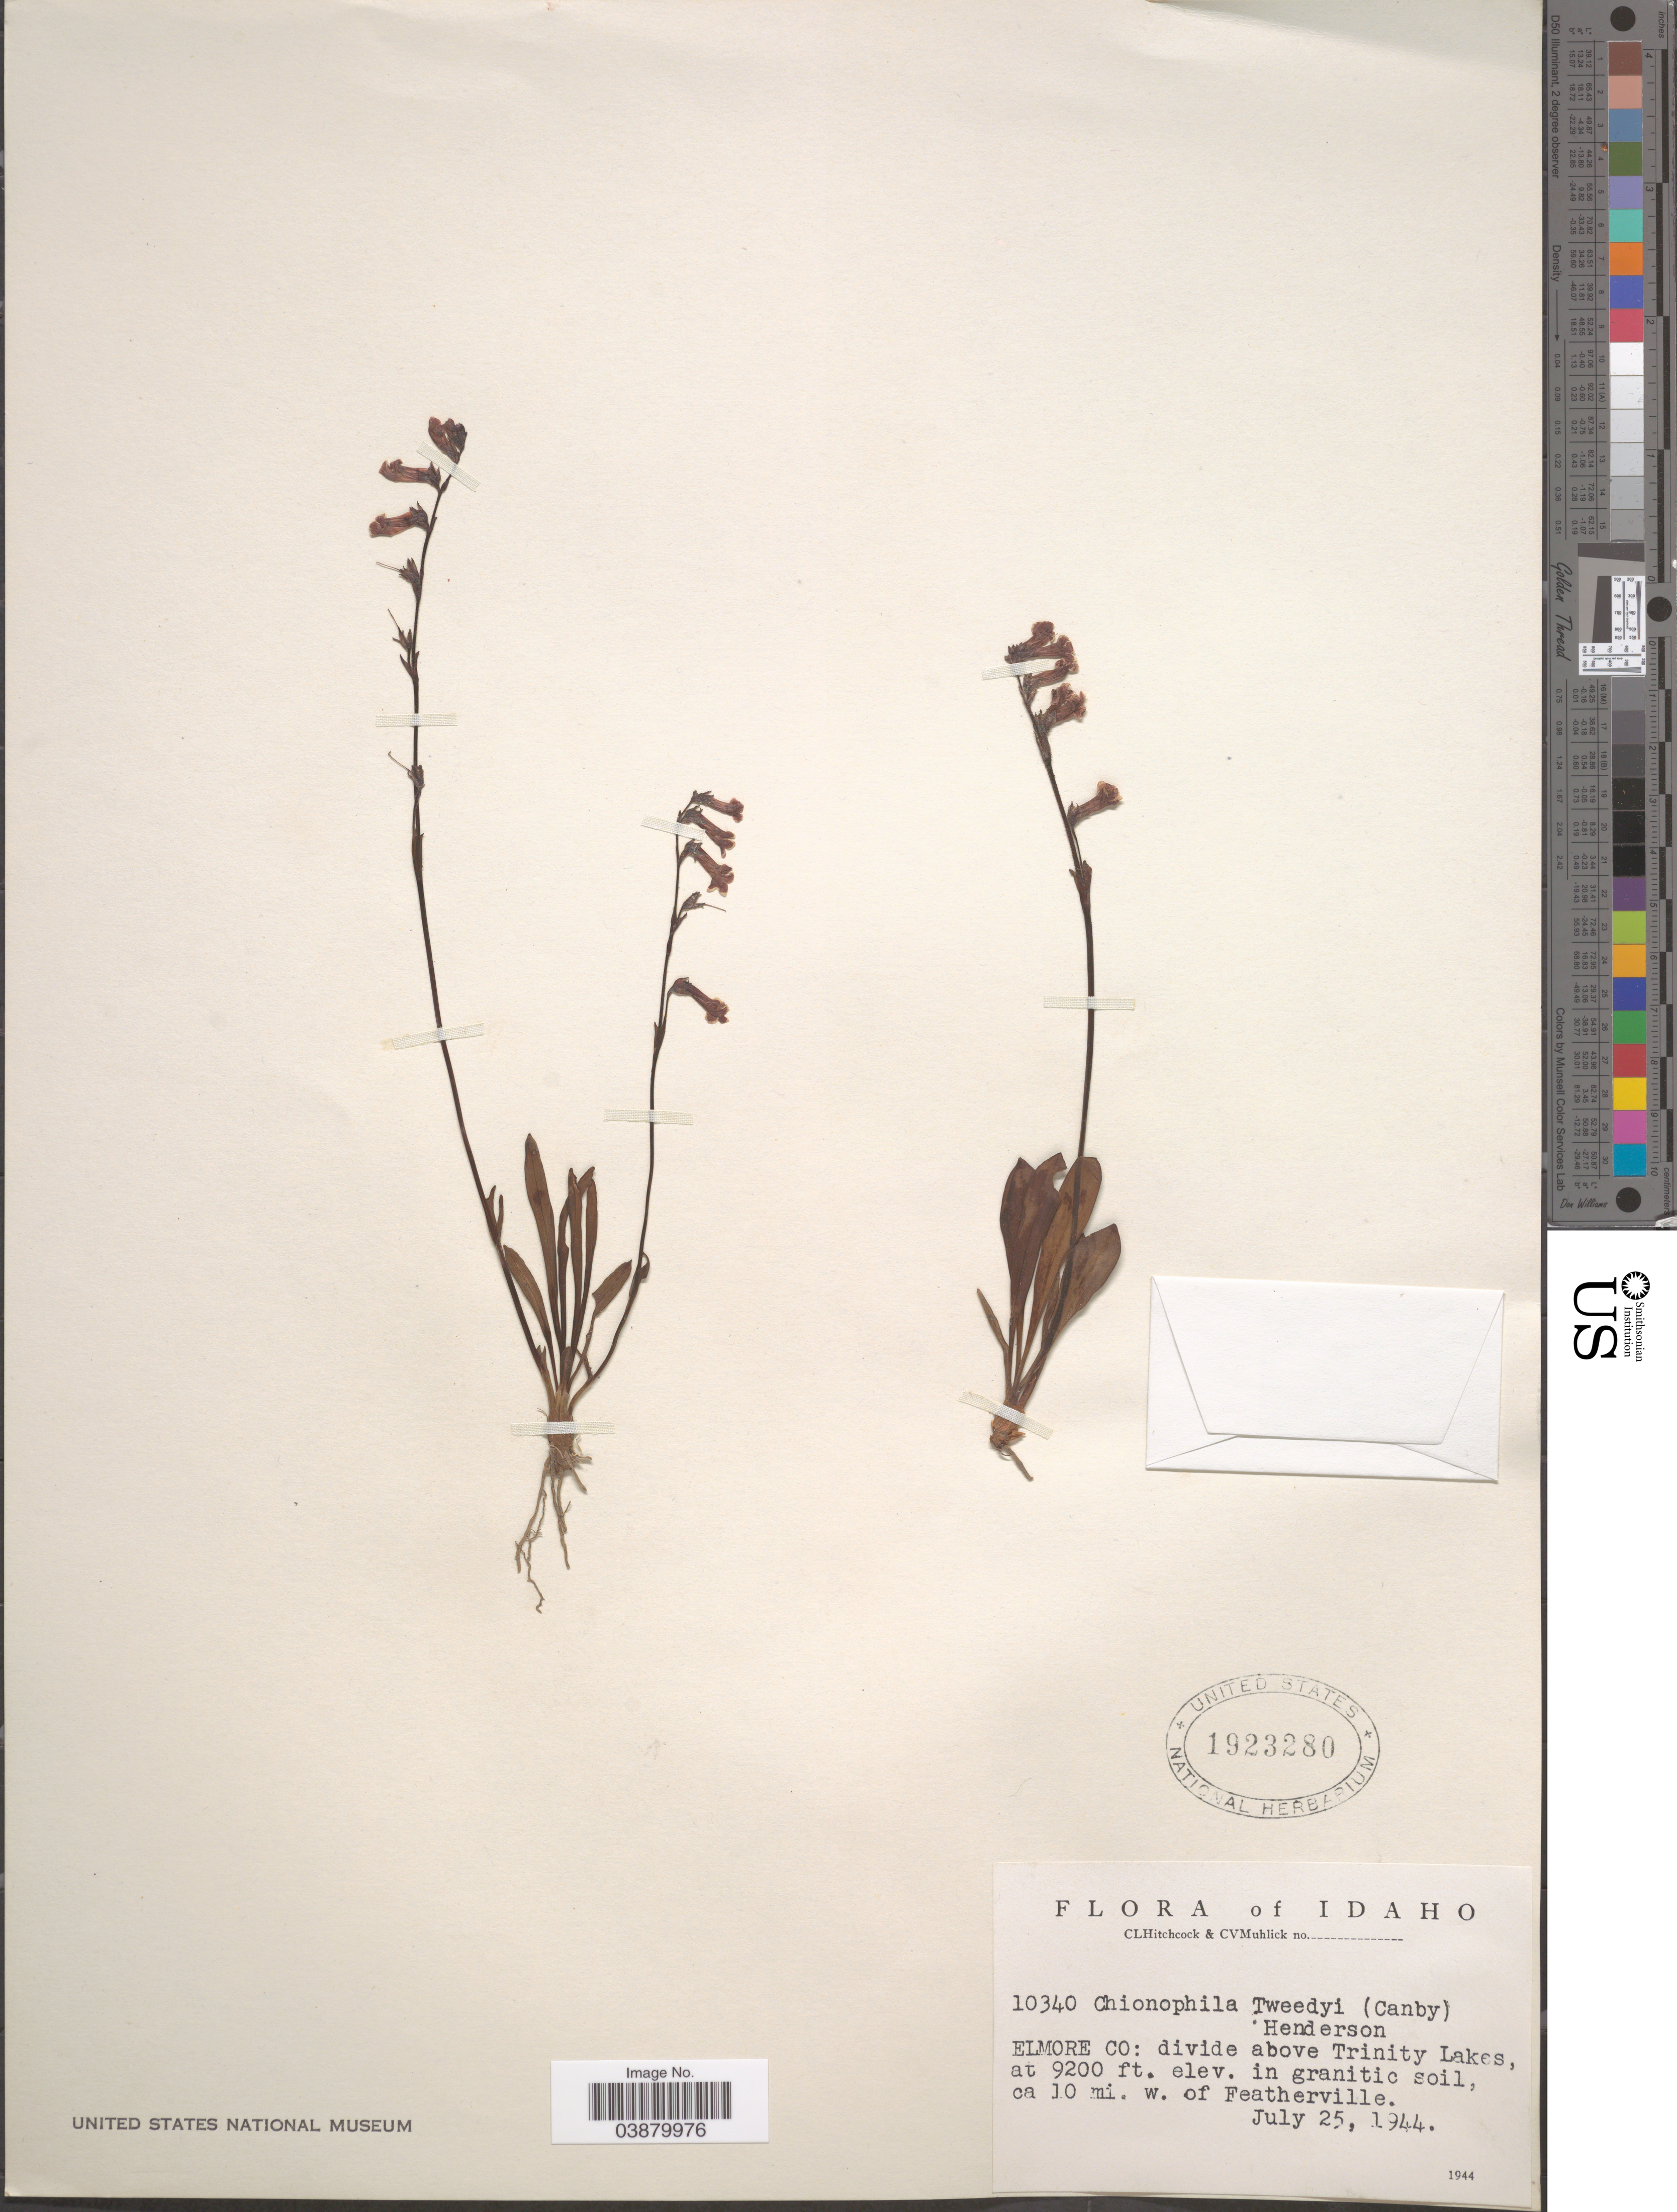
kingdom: Plantae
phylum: Tracheophyta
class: Magnoliopsida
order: Lamiales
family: Plantaginaceae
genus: Chionophila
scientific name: Chionophila tweedyi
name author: (Canby & Rose) Hend.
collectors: C. L. Hitchcock & C. V. Muhlick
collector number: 10340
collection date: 1944-07-25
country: United States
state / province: Idaho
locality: Elmore Co: divide above Trinity Lakes in granitic soil, ca 10 mi. w. of Featherville.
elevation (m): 2804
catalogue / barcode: US 1923280